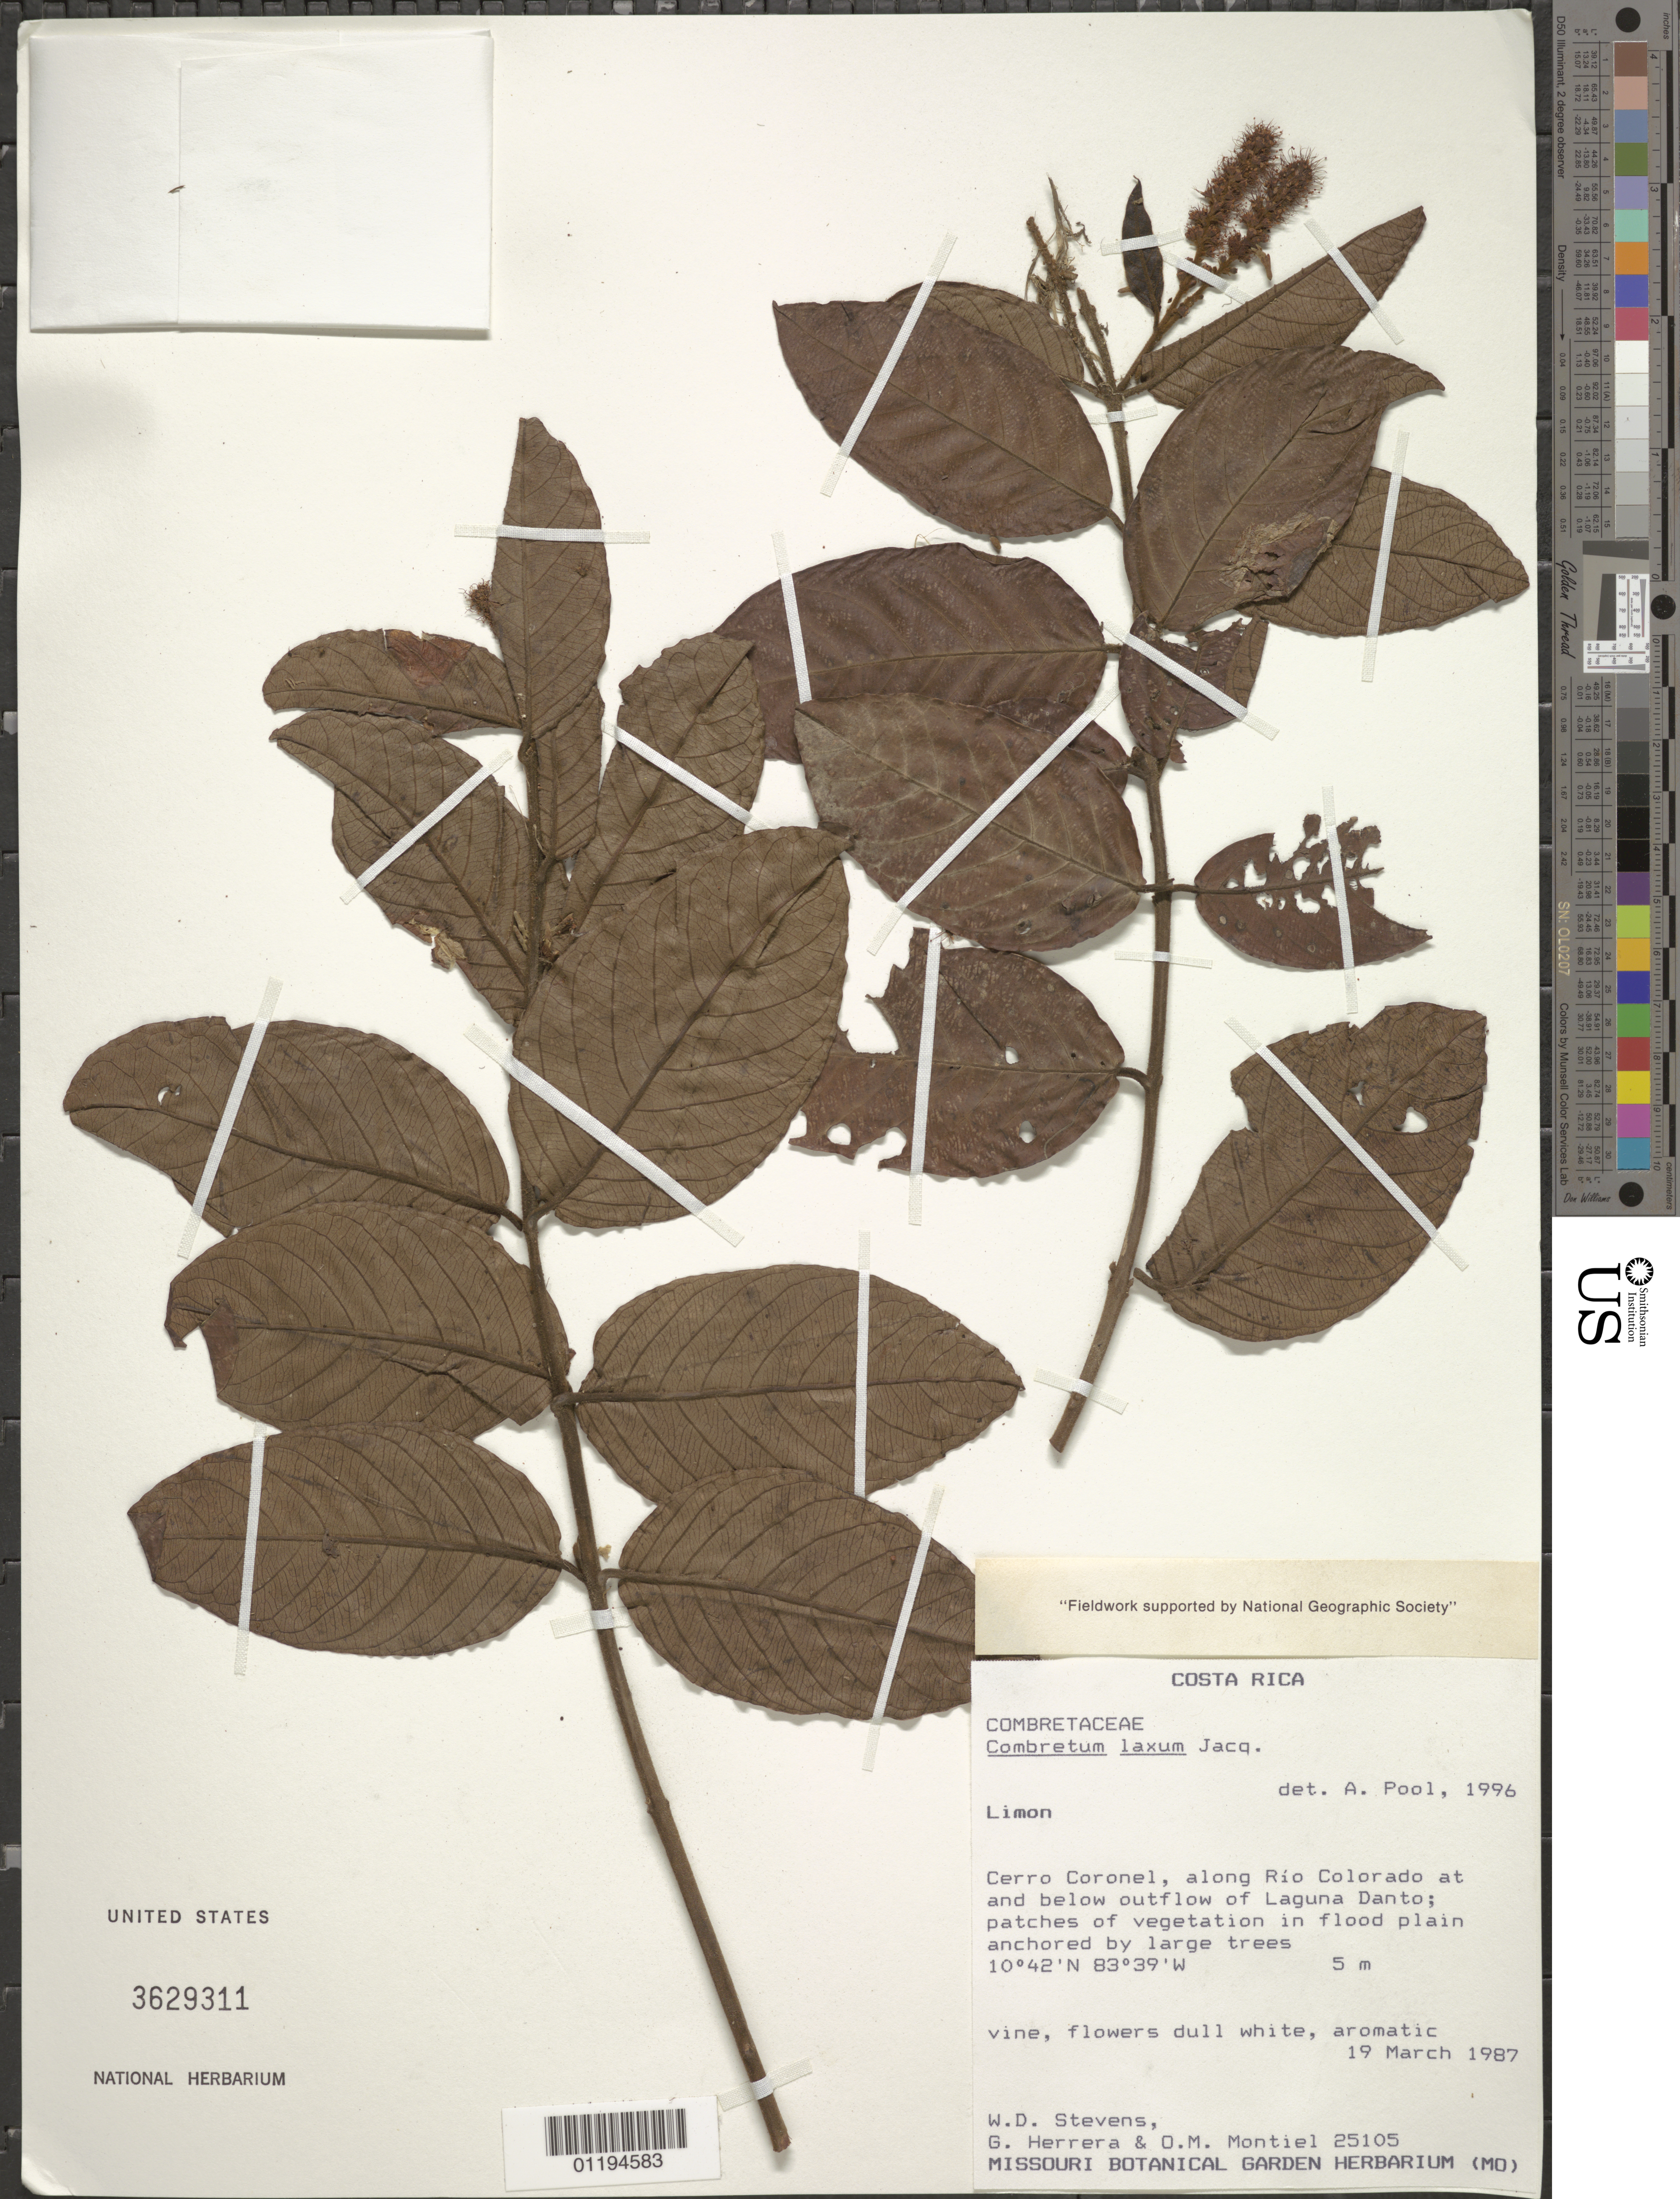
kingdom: Plantae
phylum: Tracheophyta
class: Magnoliopsida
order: Myrtales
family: Combretaceae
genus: Combretum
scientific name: Combretum laxum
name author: Jacq.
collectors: W. D. Stevens, G. Herrera & O. Montiel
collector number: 25105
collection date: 1987-03-19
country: Costa Rica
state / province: Limon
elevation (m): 5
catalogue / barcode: US 3629311